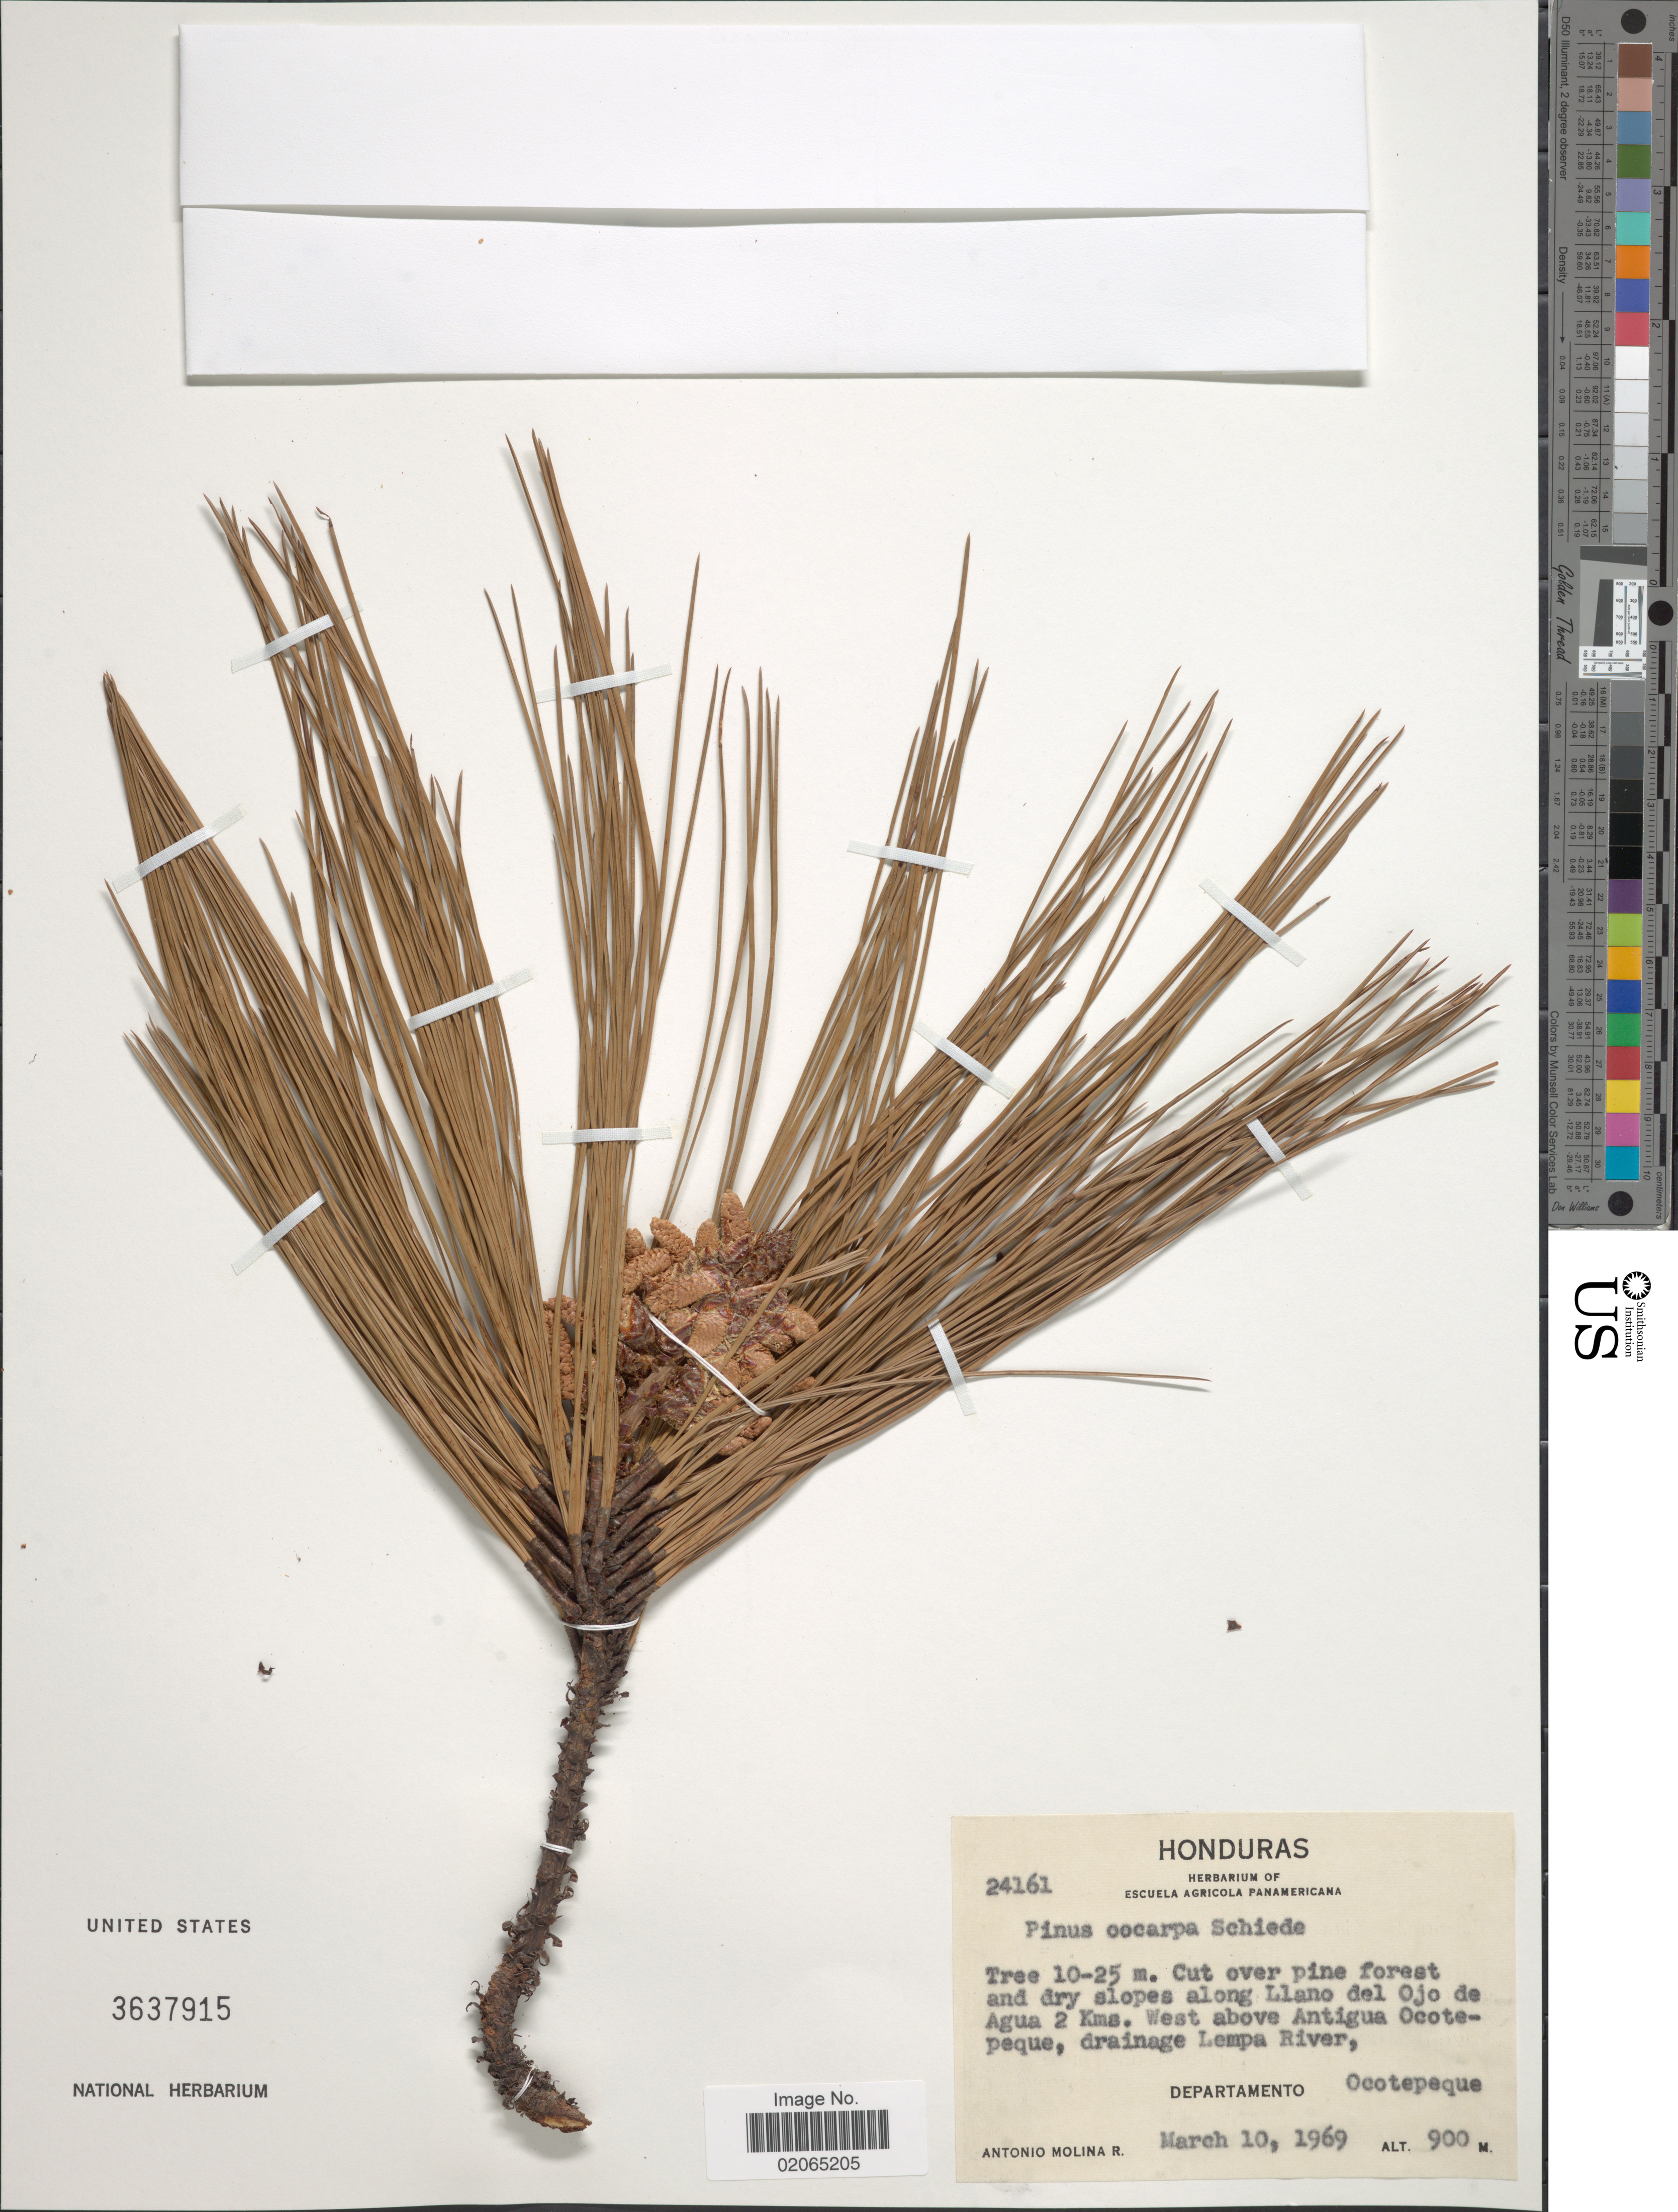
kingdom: Plantae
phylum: Tracheophyta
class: Pinopsida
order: Pinales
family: Pinaceae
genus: Pinus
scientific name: Pinus oocarpa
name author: Schiede ex Schltdl.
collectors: A. Molina R.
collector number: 24161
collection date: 1969-03-10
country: Honduras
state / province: Ocotepeque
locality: Dry lsopes along Llano del Ojo de Agua 2 kms. West above Antigua Ocotepeque, drainage Lempa River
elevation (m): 900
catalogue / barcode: US 3637915